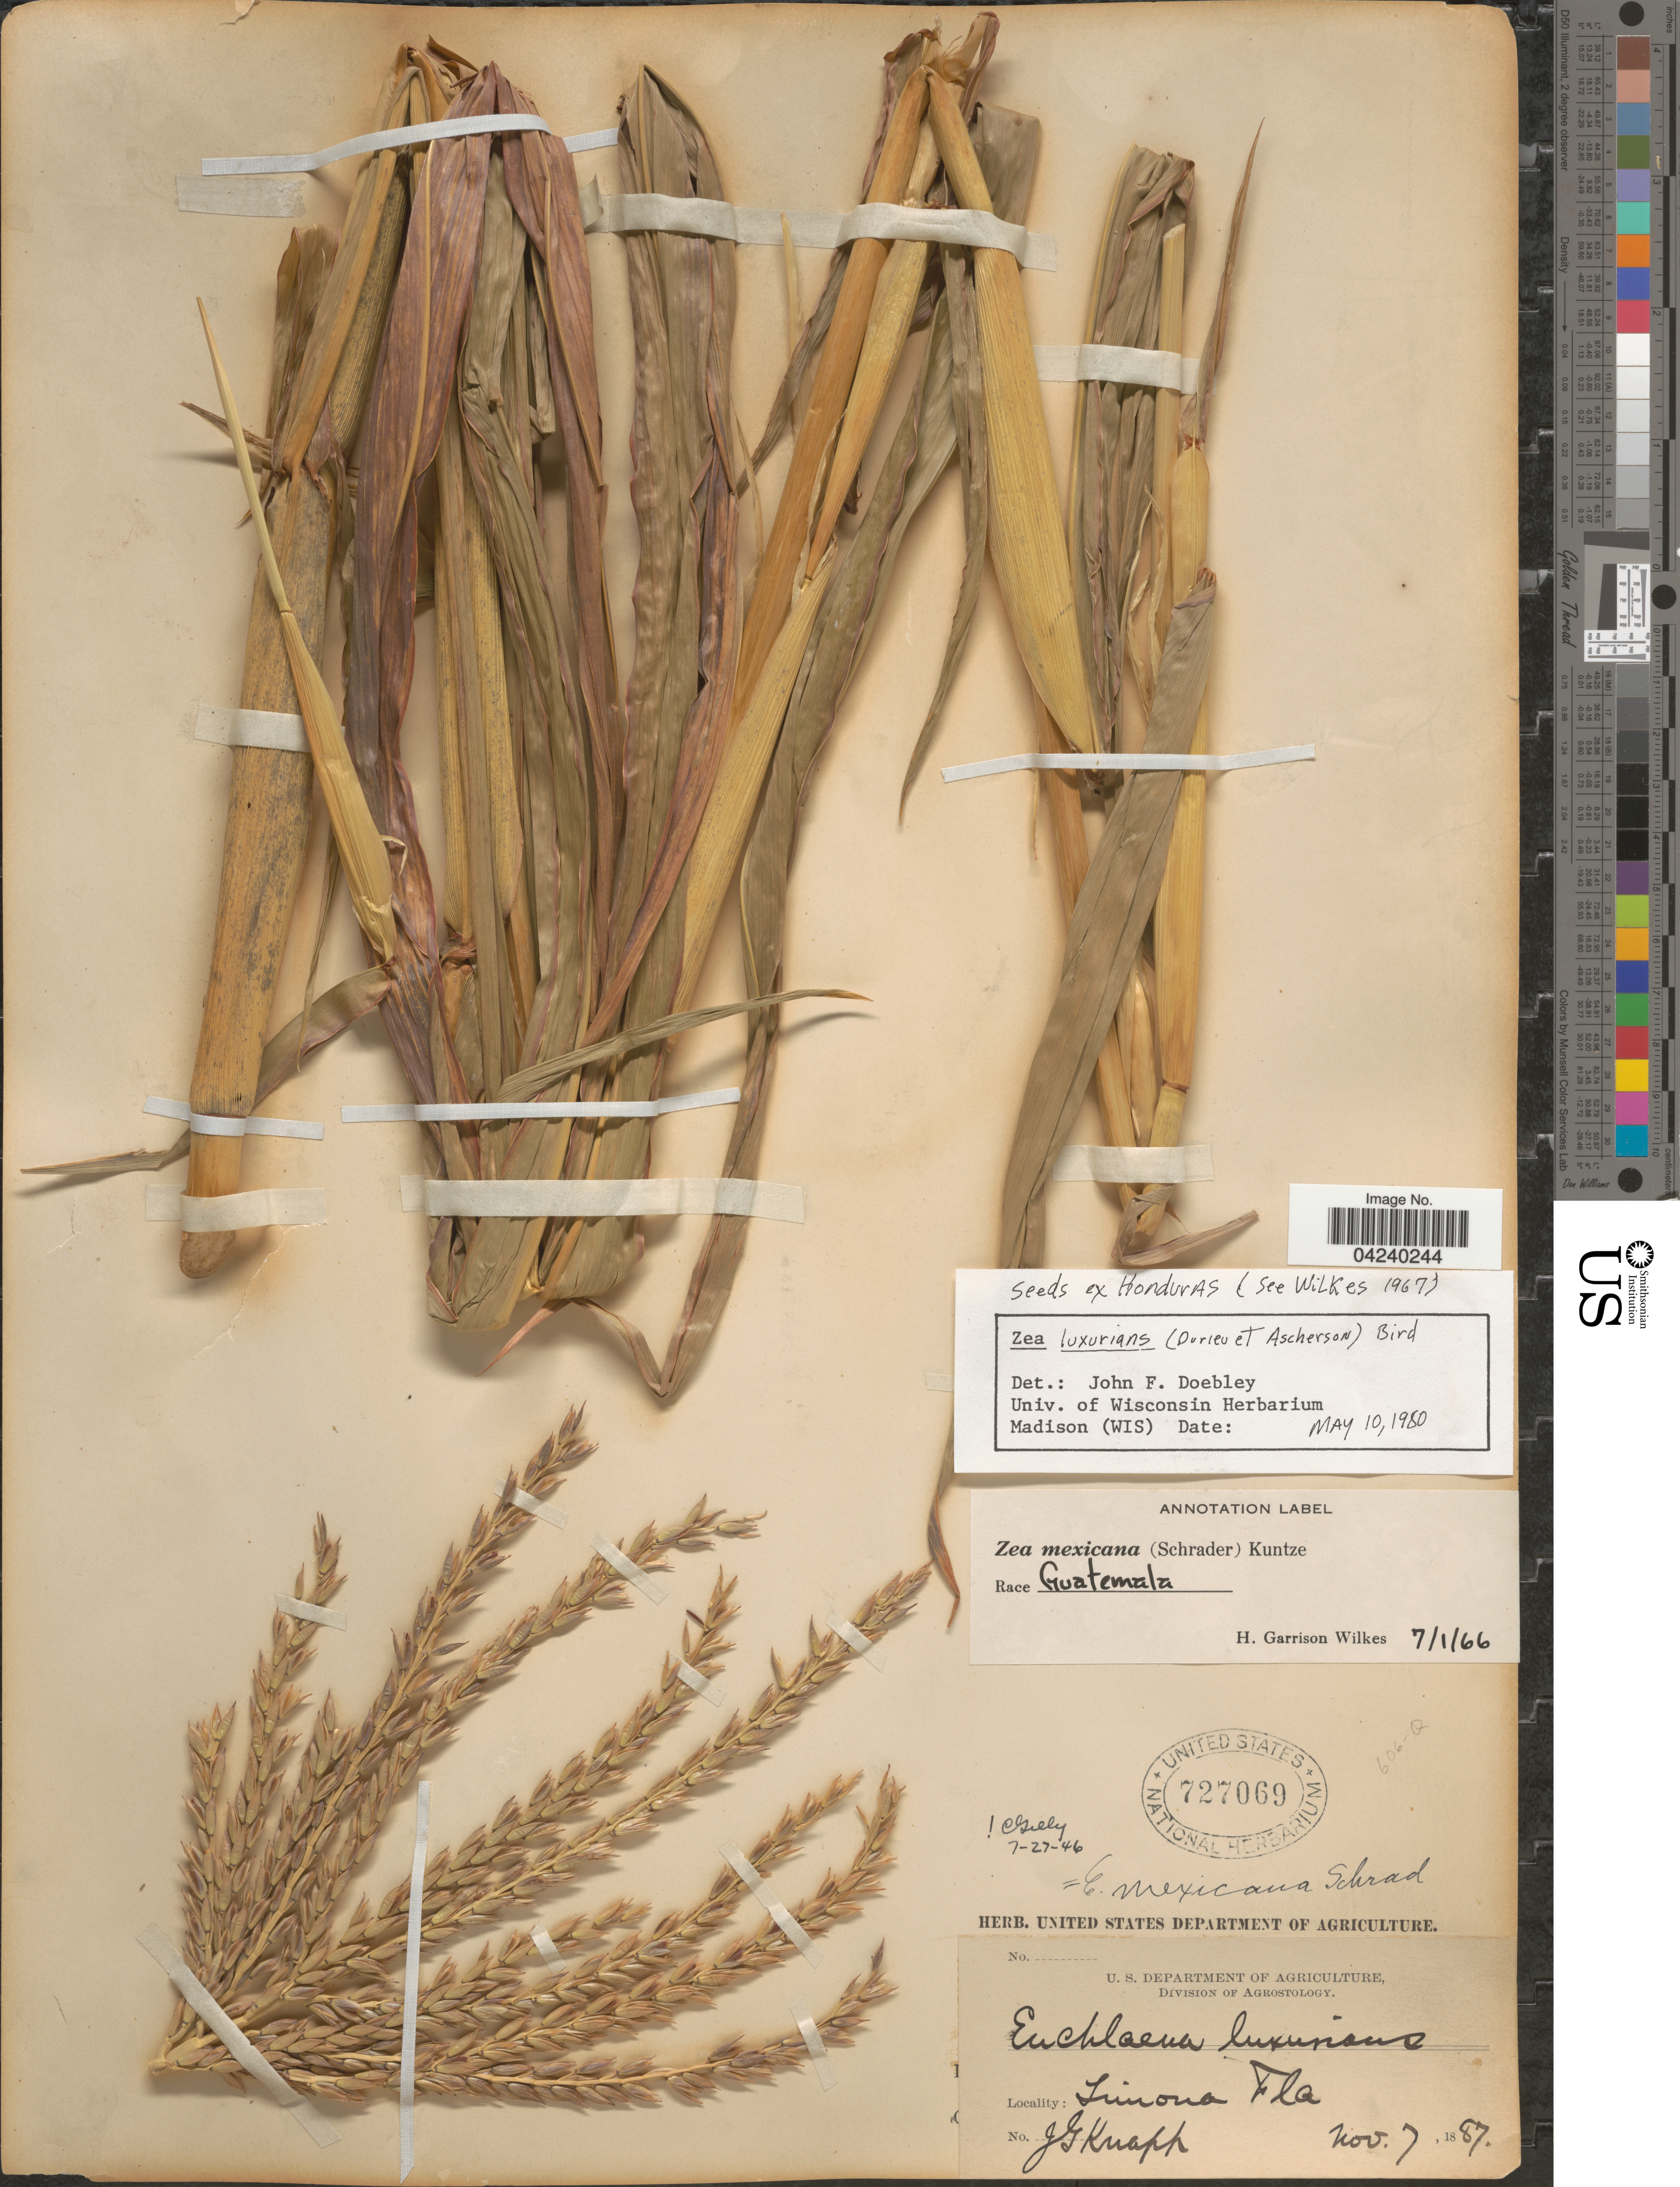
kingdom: Plantae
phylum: Tracheophyta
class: Liliopsida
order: Poales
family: Poaceae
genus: Zea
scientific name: Zea luxurians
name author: (Durieu & Asch.) R.M. Bird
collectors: J. Knapp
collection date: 1887-11-07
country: United States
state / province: Florida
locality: Limona.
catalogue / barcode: US 727069